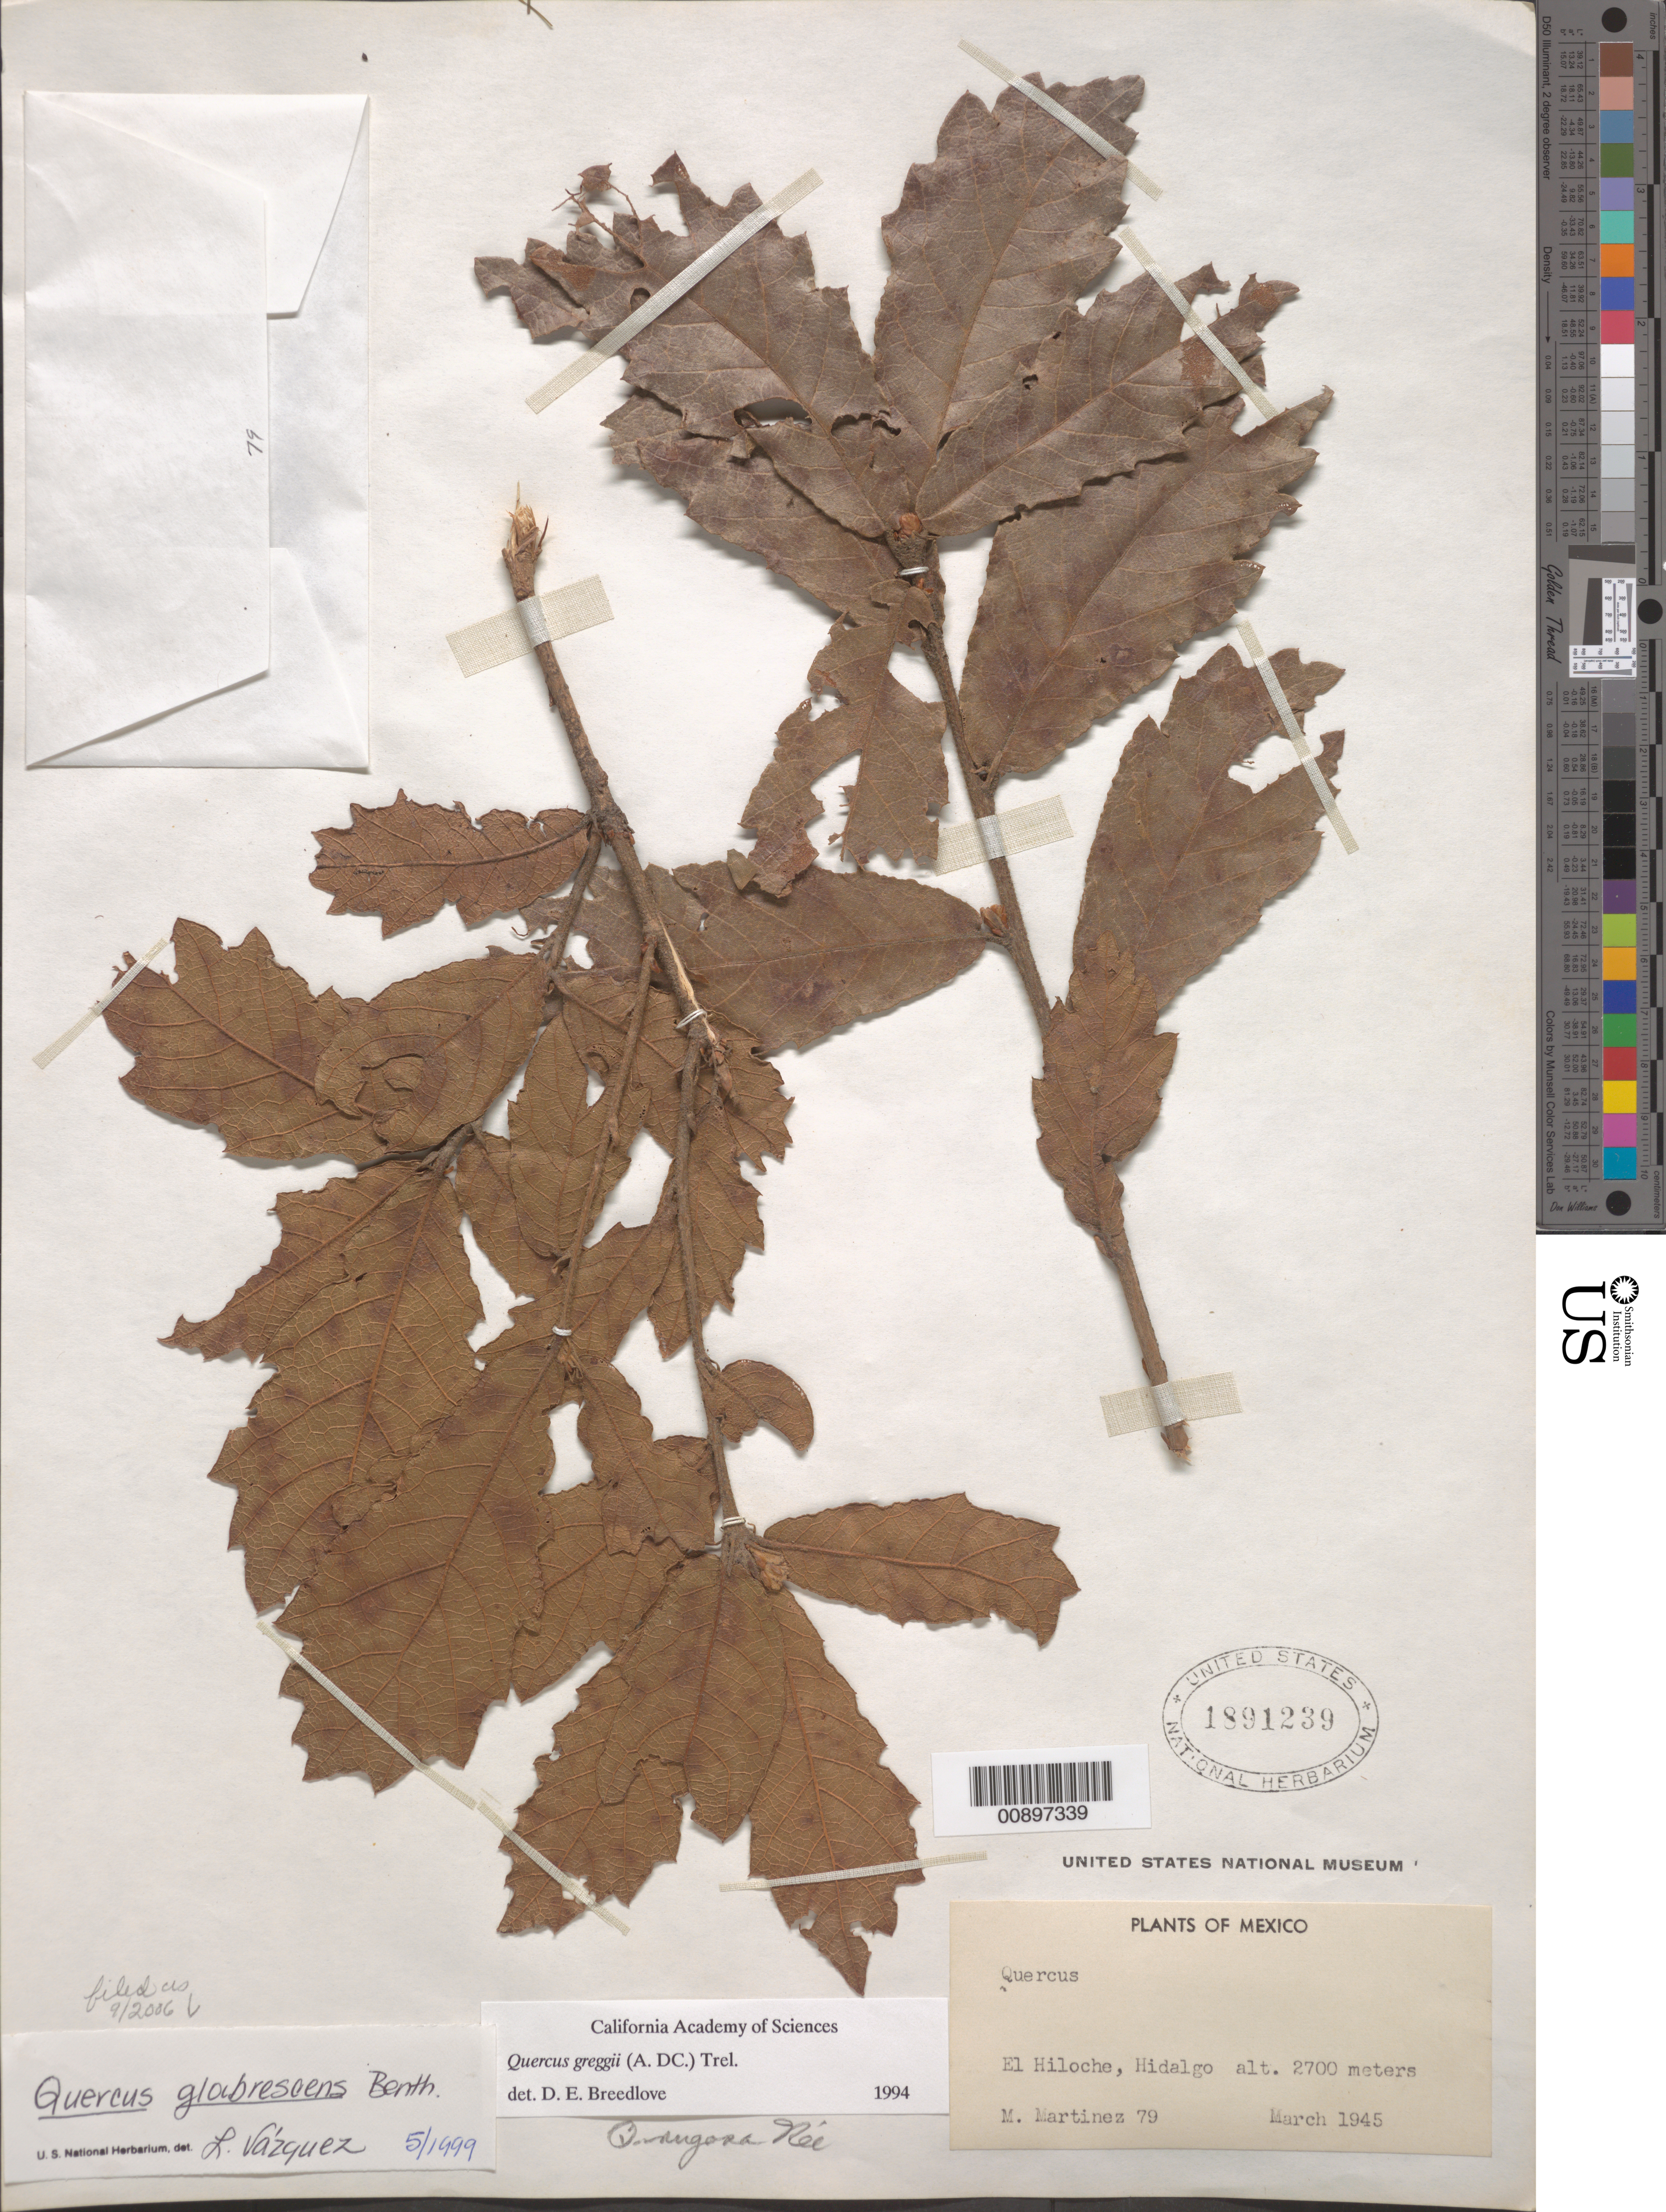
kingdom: Plantae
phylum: Tracheophyta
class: Magnoliopsida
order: Fagales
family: Fagaceae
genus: Quercus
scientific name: Quercus glabrescens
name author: Benth.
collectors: M. Martinez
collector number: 79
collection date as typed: Mar 1945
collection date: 1945-03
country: Mexico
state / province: Hidalgo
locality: El Hiloche, Hidalgo.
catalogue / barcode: US 1891239